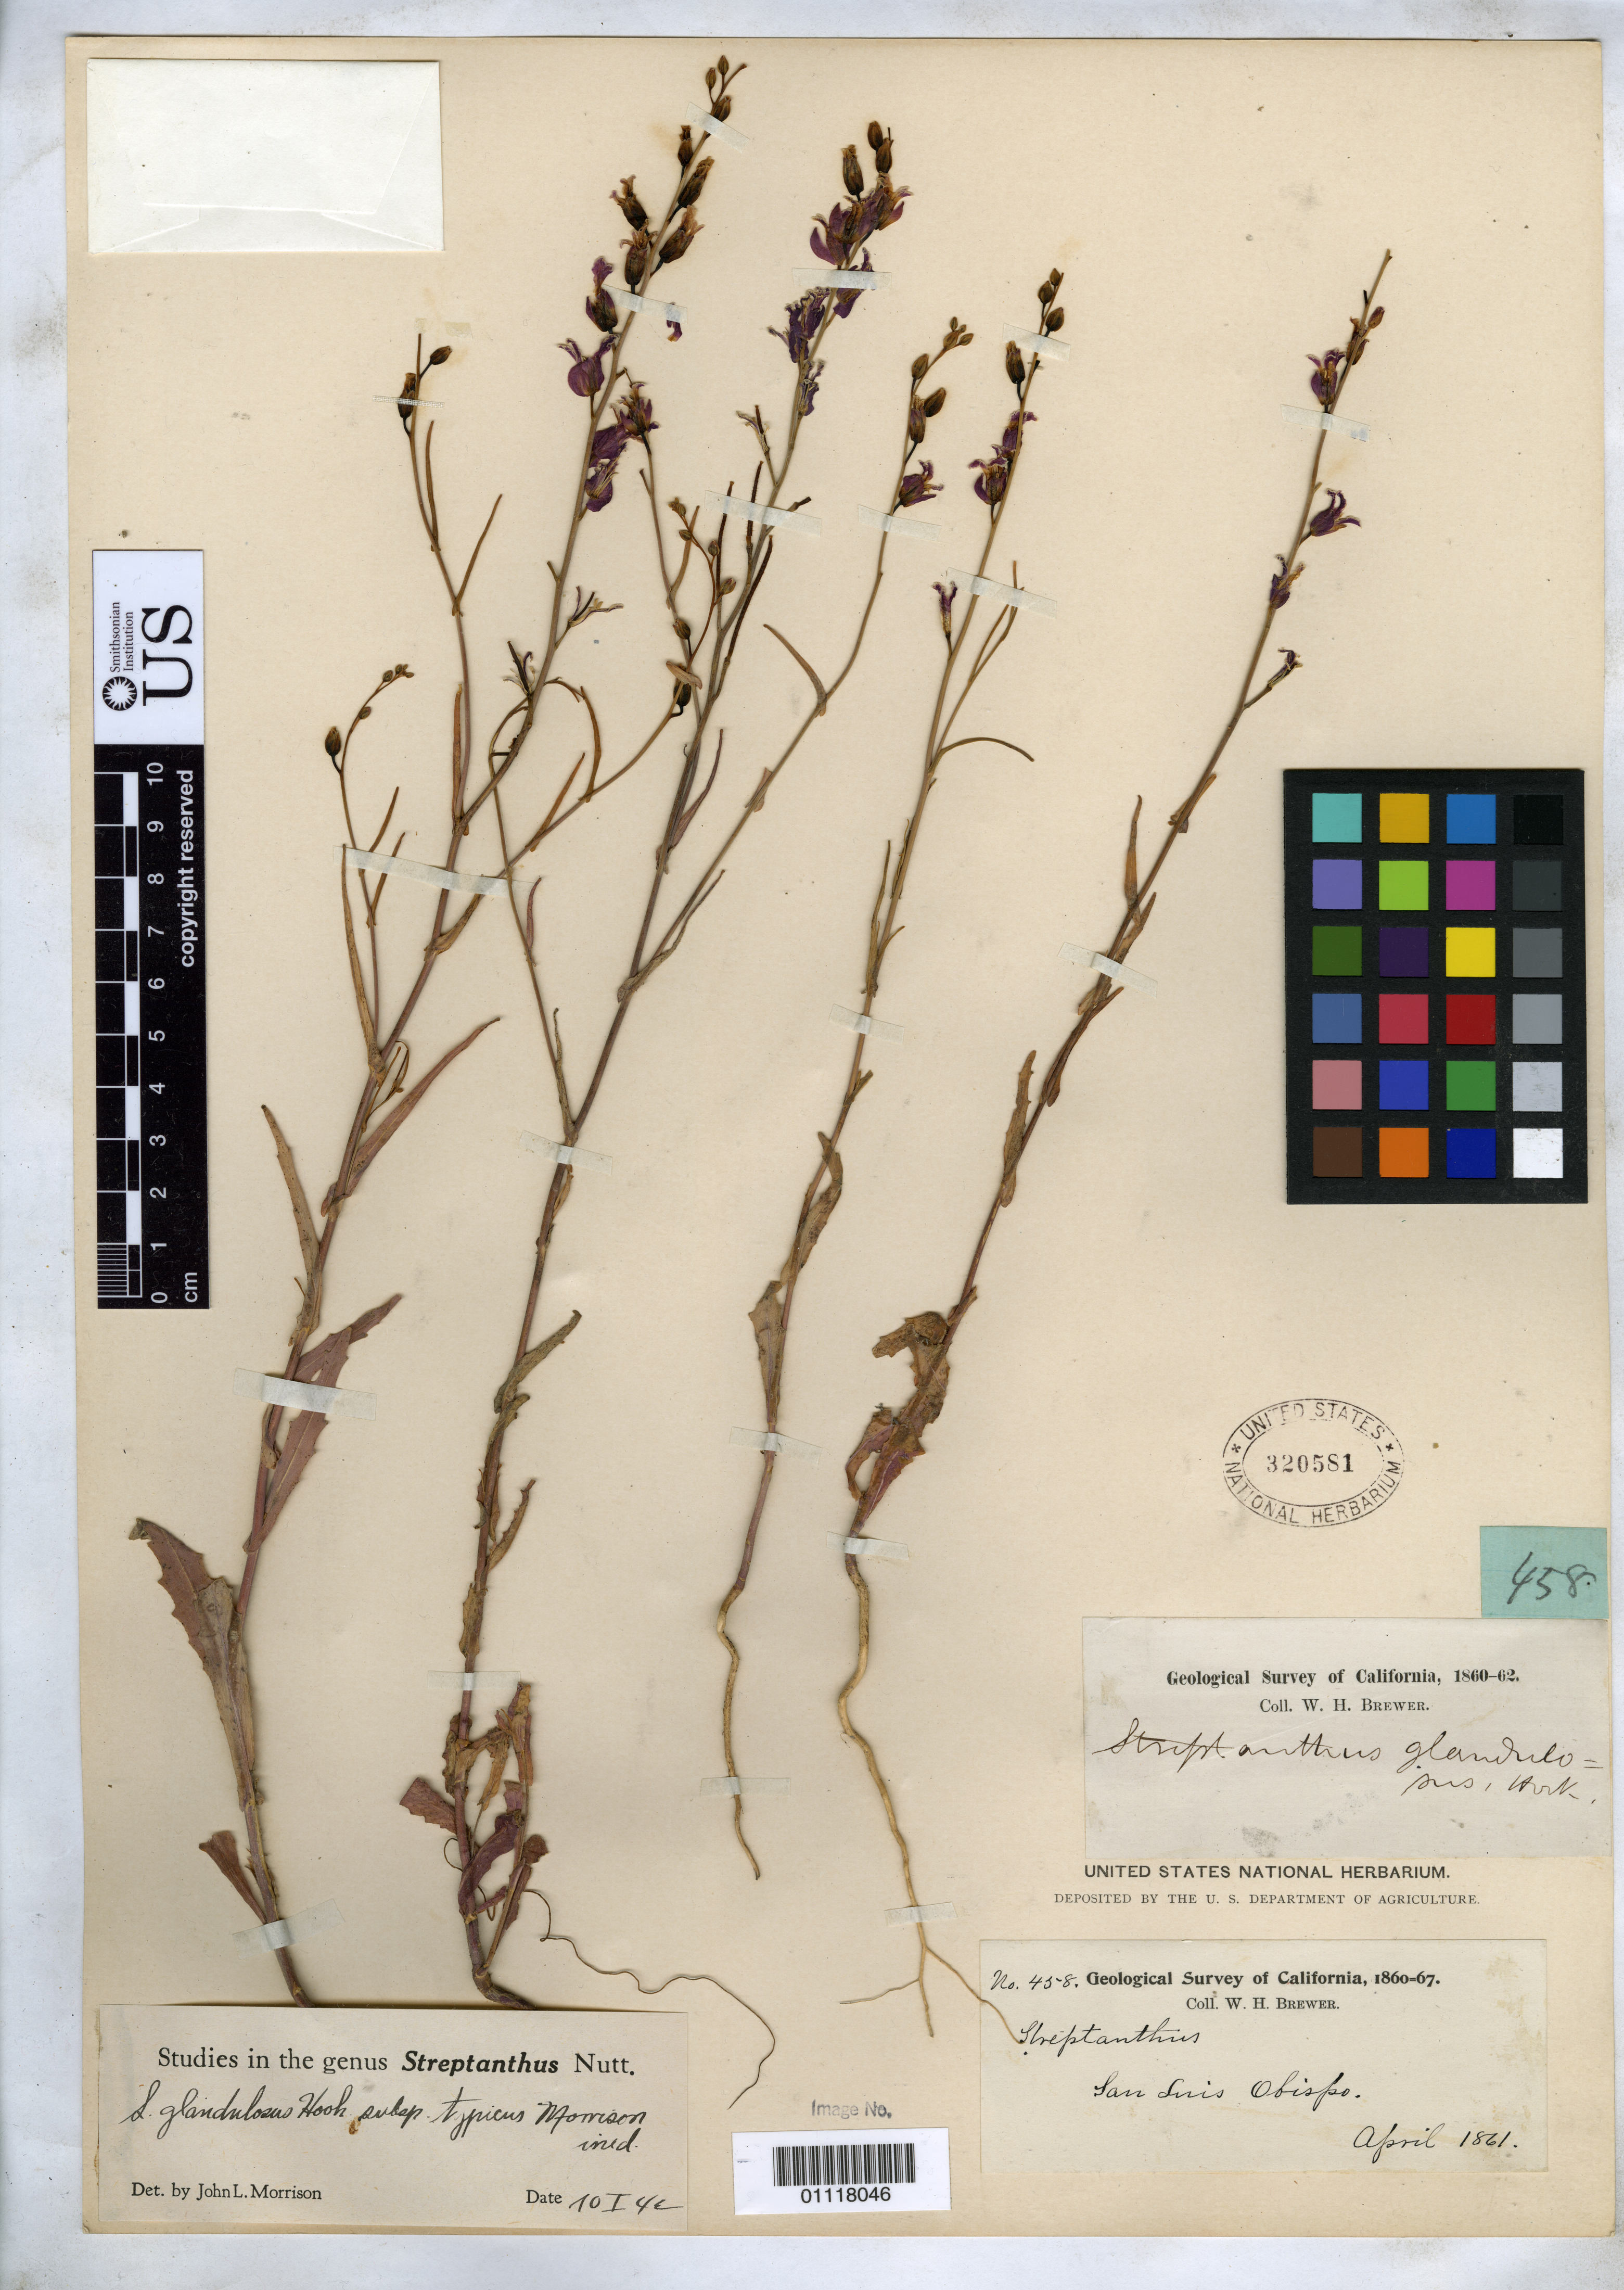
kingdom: Plantae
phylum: Tracheophyta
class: Magnoliopsida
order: Brassicales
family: Brassicaceae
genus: Streptanthus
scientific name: Streptanthus glandulosus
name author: Hook.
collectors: W. H. Brewer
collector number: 458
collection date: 1861-04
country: United States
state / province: California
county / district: San Luis Obispo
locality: San Luis Obispo.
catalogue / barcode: US 320581